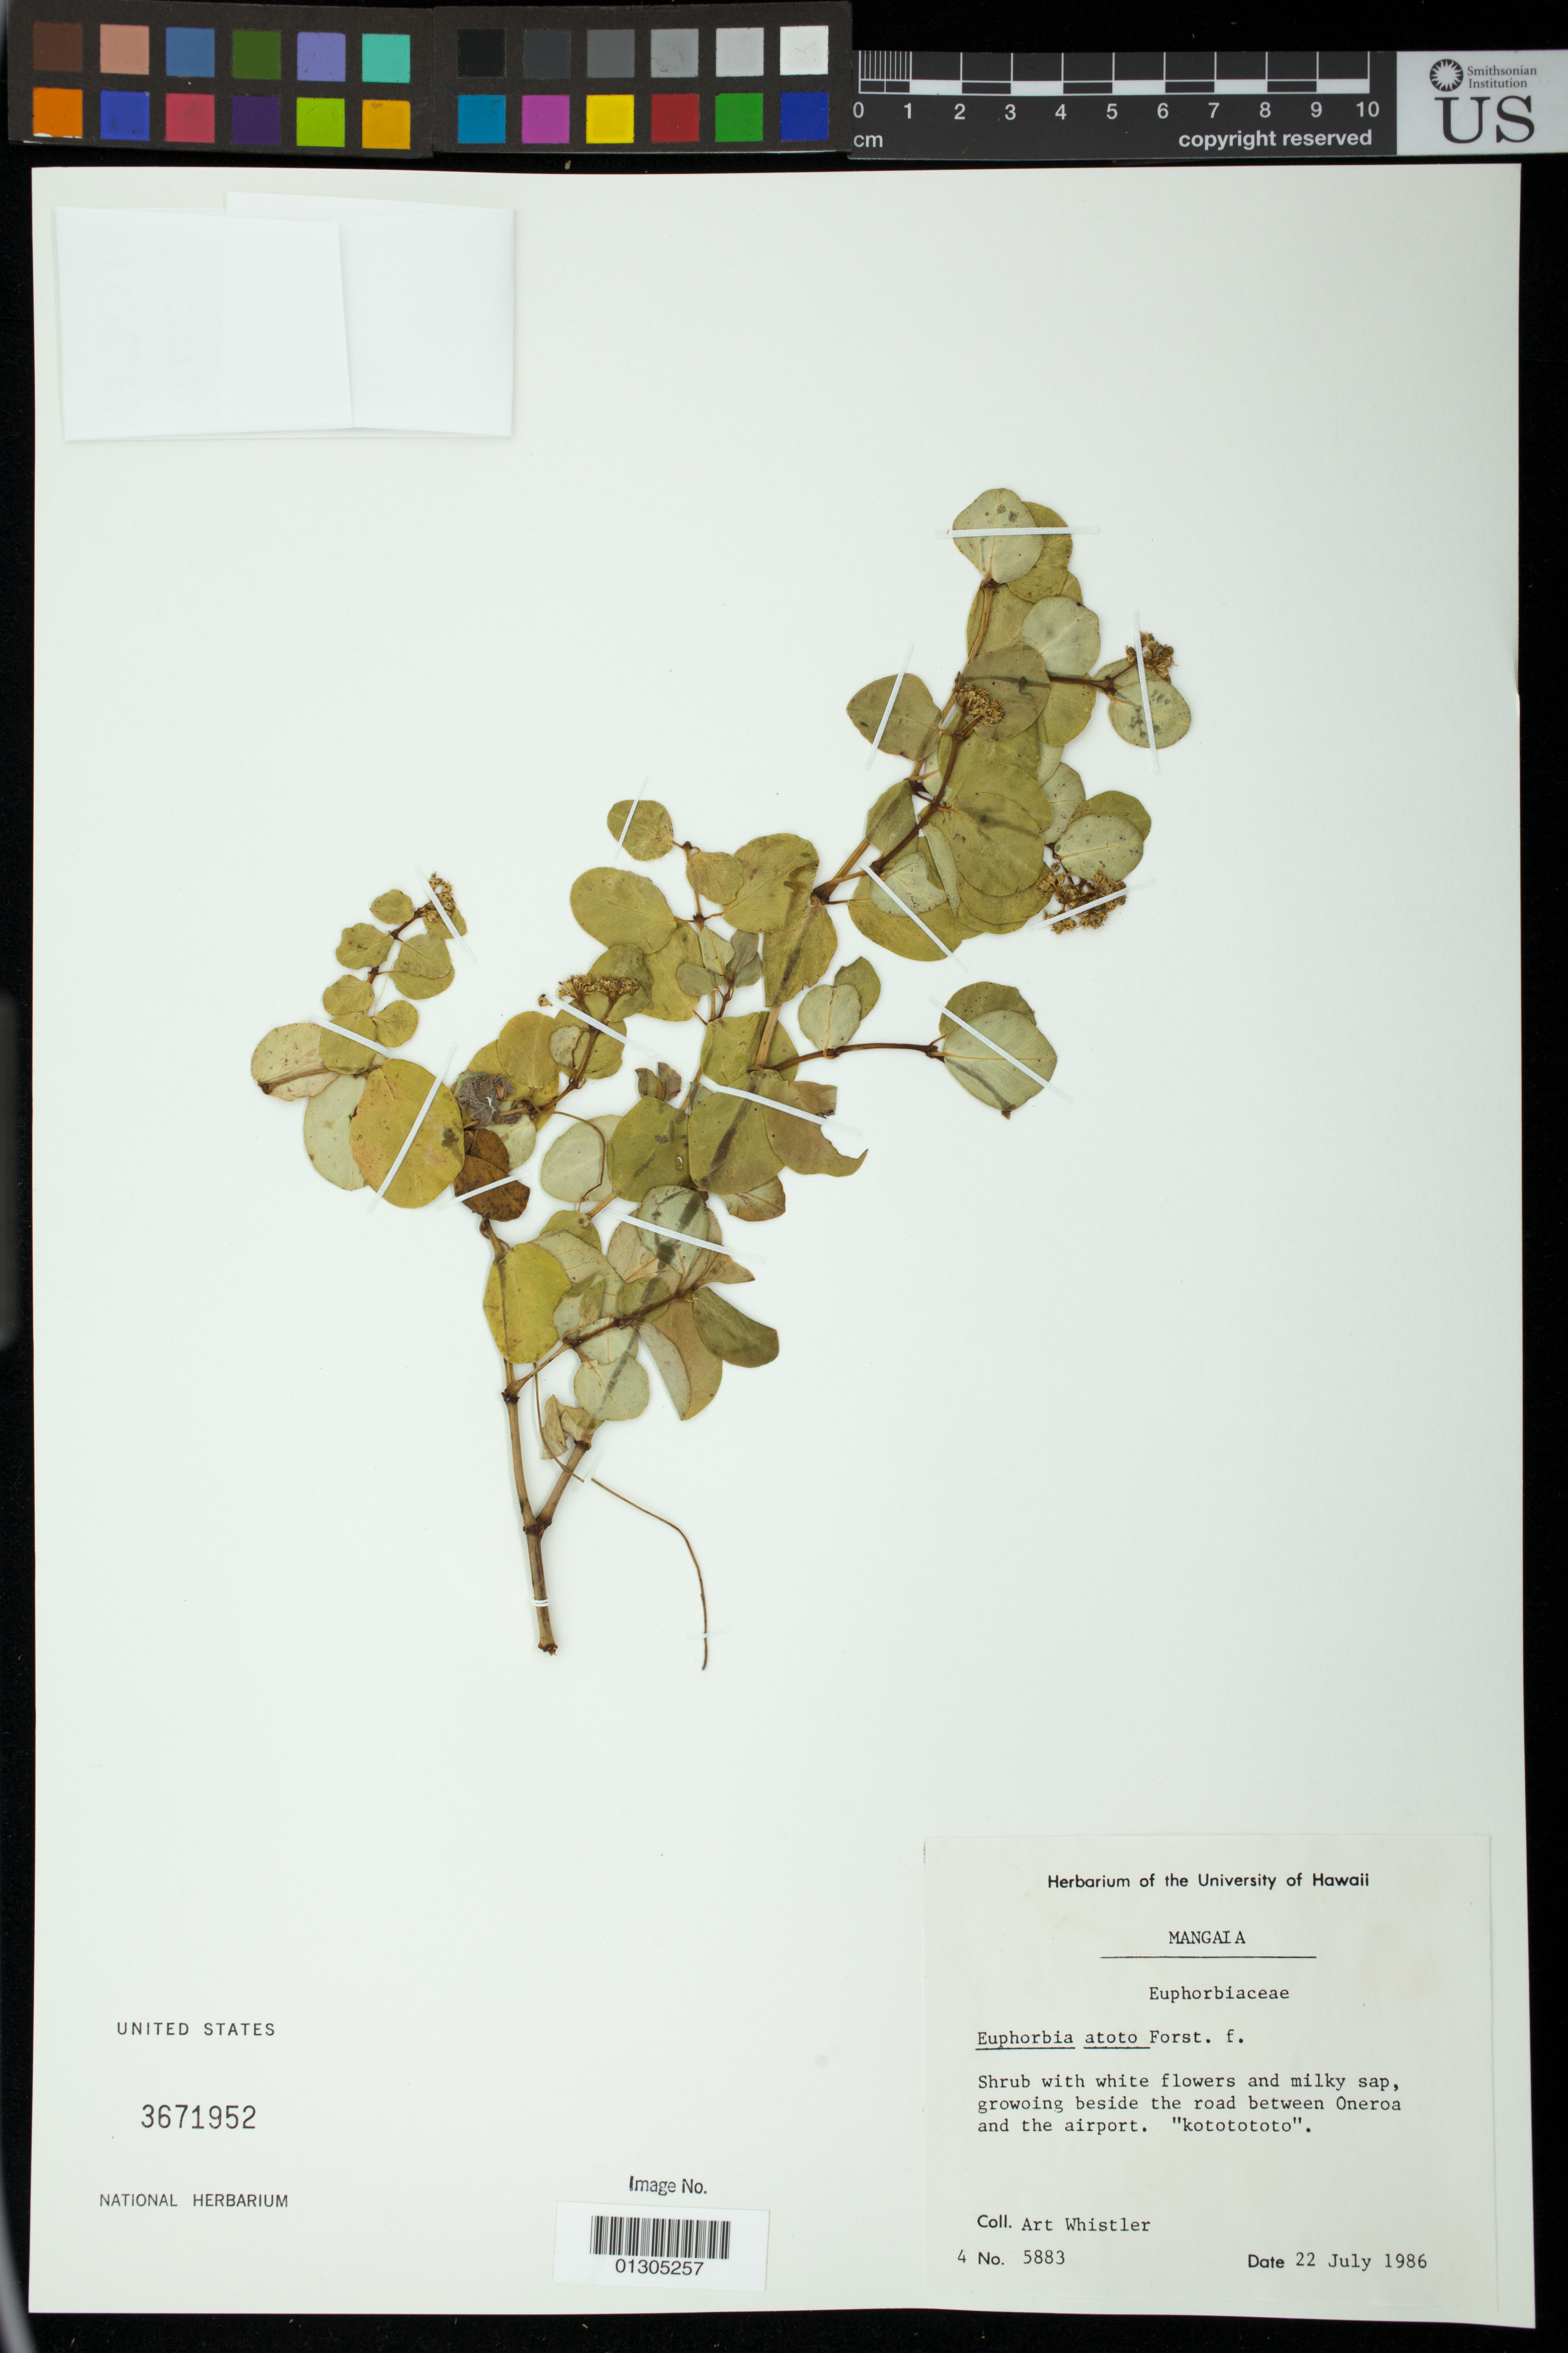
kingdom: Plantae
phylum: Tracheophyta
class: Magnoliopsida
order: Malpighiales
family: Euphorbiaceae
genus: Euphorbia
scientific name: Euphorbia atoto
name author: G. Forst.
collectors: A. Whistler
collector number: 5883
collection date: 1986-07-22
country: Cook Islands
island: Mangaia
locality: Road between Oneroa and the airport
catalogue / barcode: US 3671952